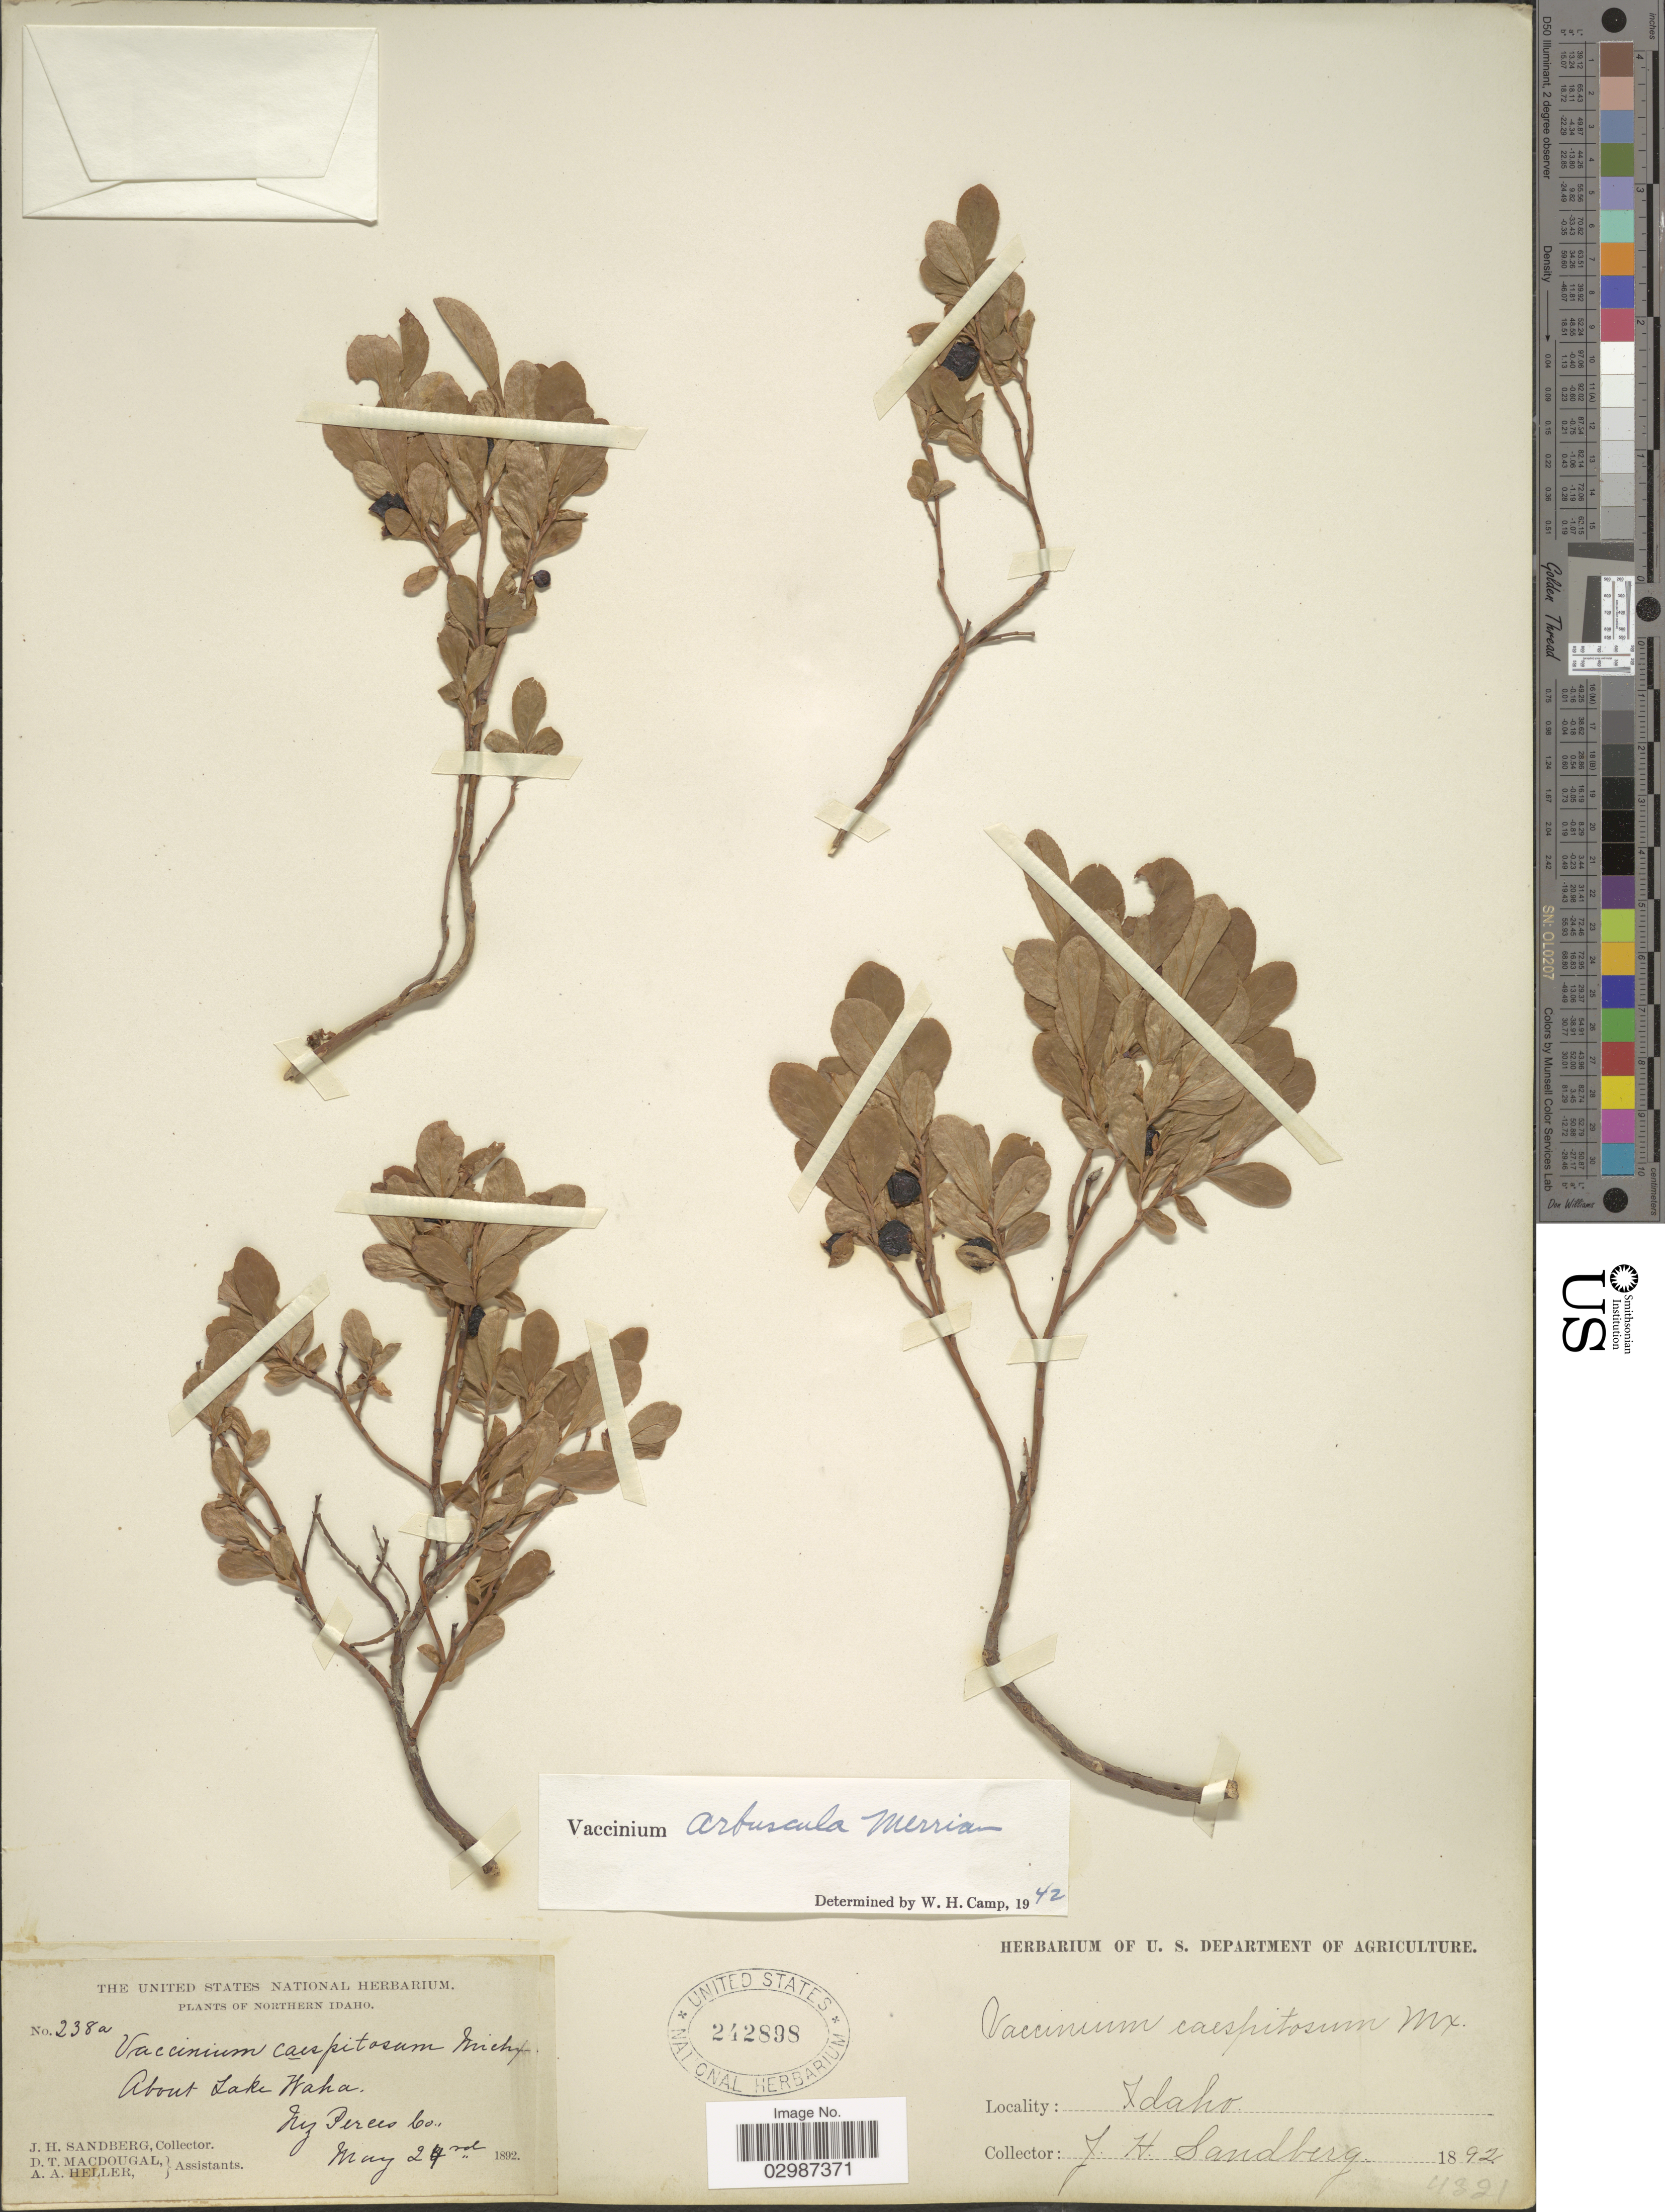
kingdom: Plantae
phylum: Tracheophyta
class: Magnoliopsida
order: Ericales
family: Ericaceae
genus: Vaccinium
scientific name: Vaccinium arbuscula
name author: (A. Gray) Merriam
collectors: J. H. Sandberg, D. T. MacDougal & A. A. Heller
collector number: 238a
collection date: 1892-05-24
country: United States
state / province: Idaho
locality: Northern Idaho, About Lake Waha, Nez Peres Co.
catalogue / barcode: US 242898